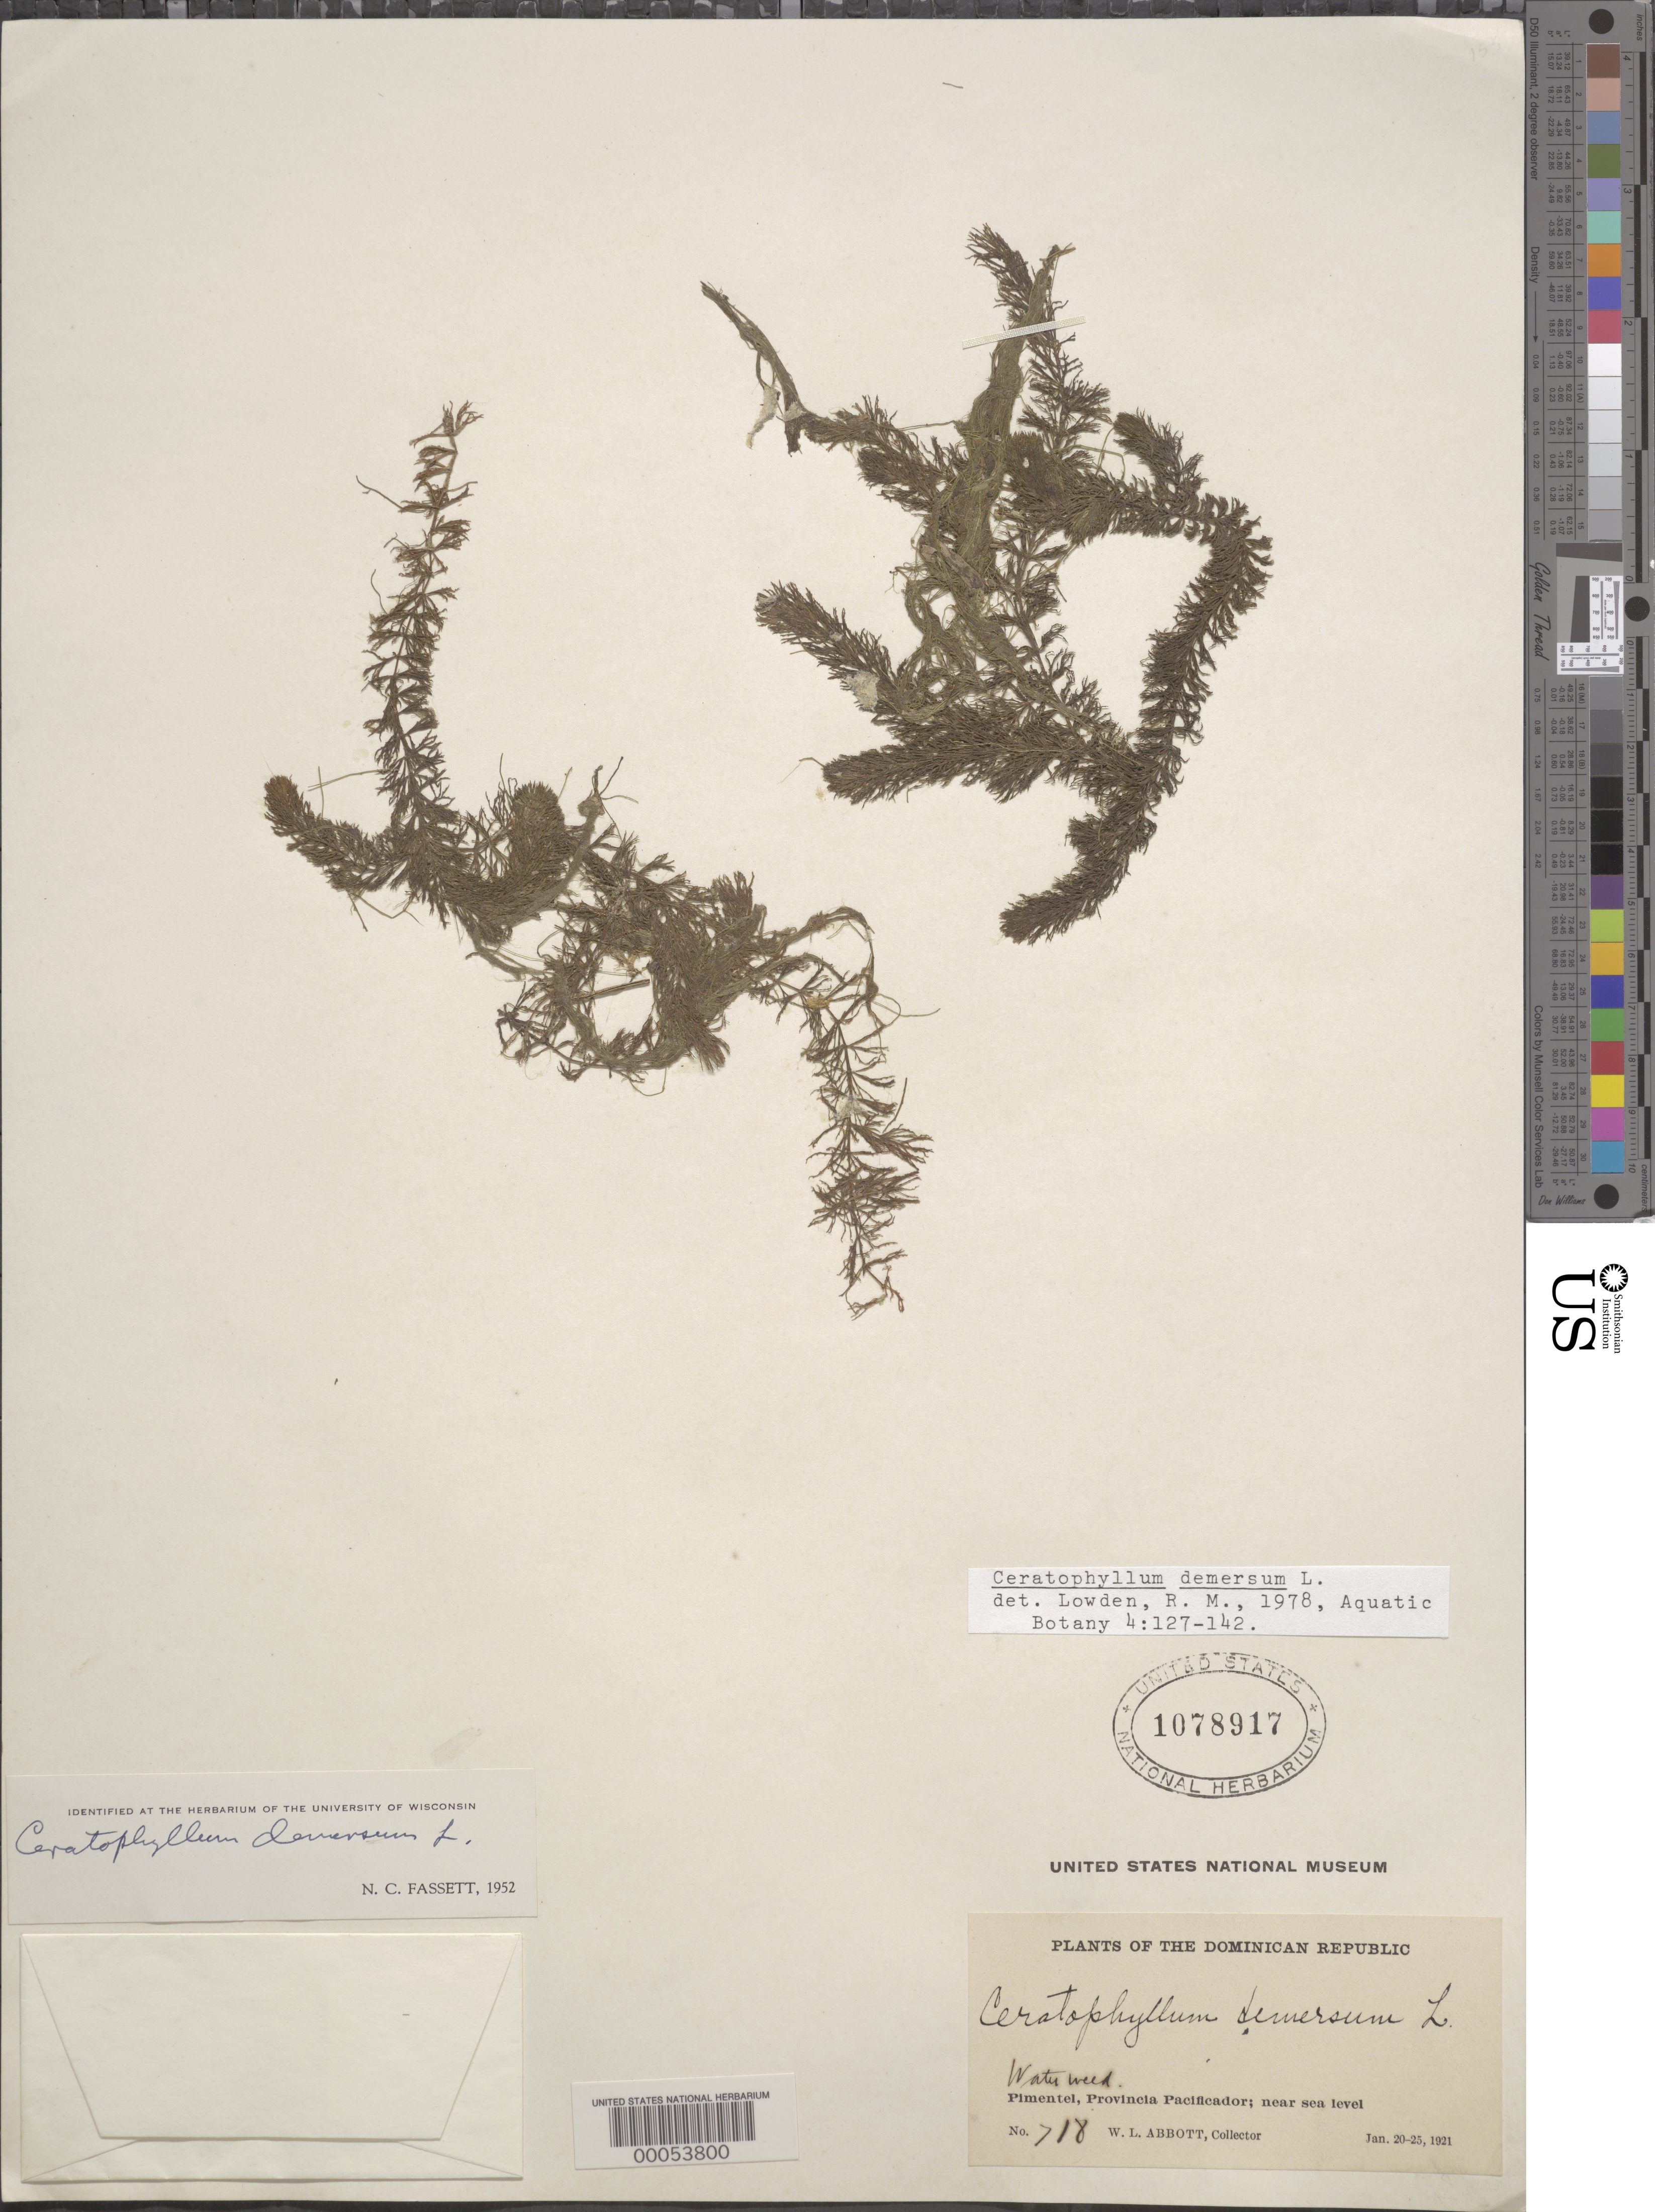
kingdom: Plantae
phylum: Tracheophyta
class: Magnoliopsida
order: Ceratophyllales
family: Ceratophyllaceae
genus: Ceratophyllum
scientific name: Ceratophyllum demersum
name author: L.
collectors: W. L. Abbott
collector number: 718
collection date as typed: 20 Jan 1921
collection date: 1921-01-20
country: Cuba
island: Greater Antilles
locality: Pimentel, provincia Pacificador, near sea level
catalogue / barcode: US 1078917